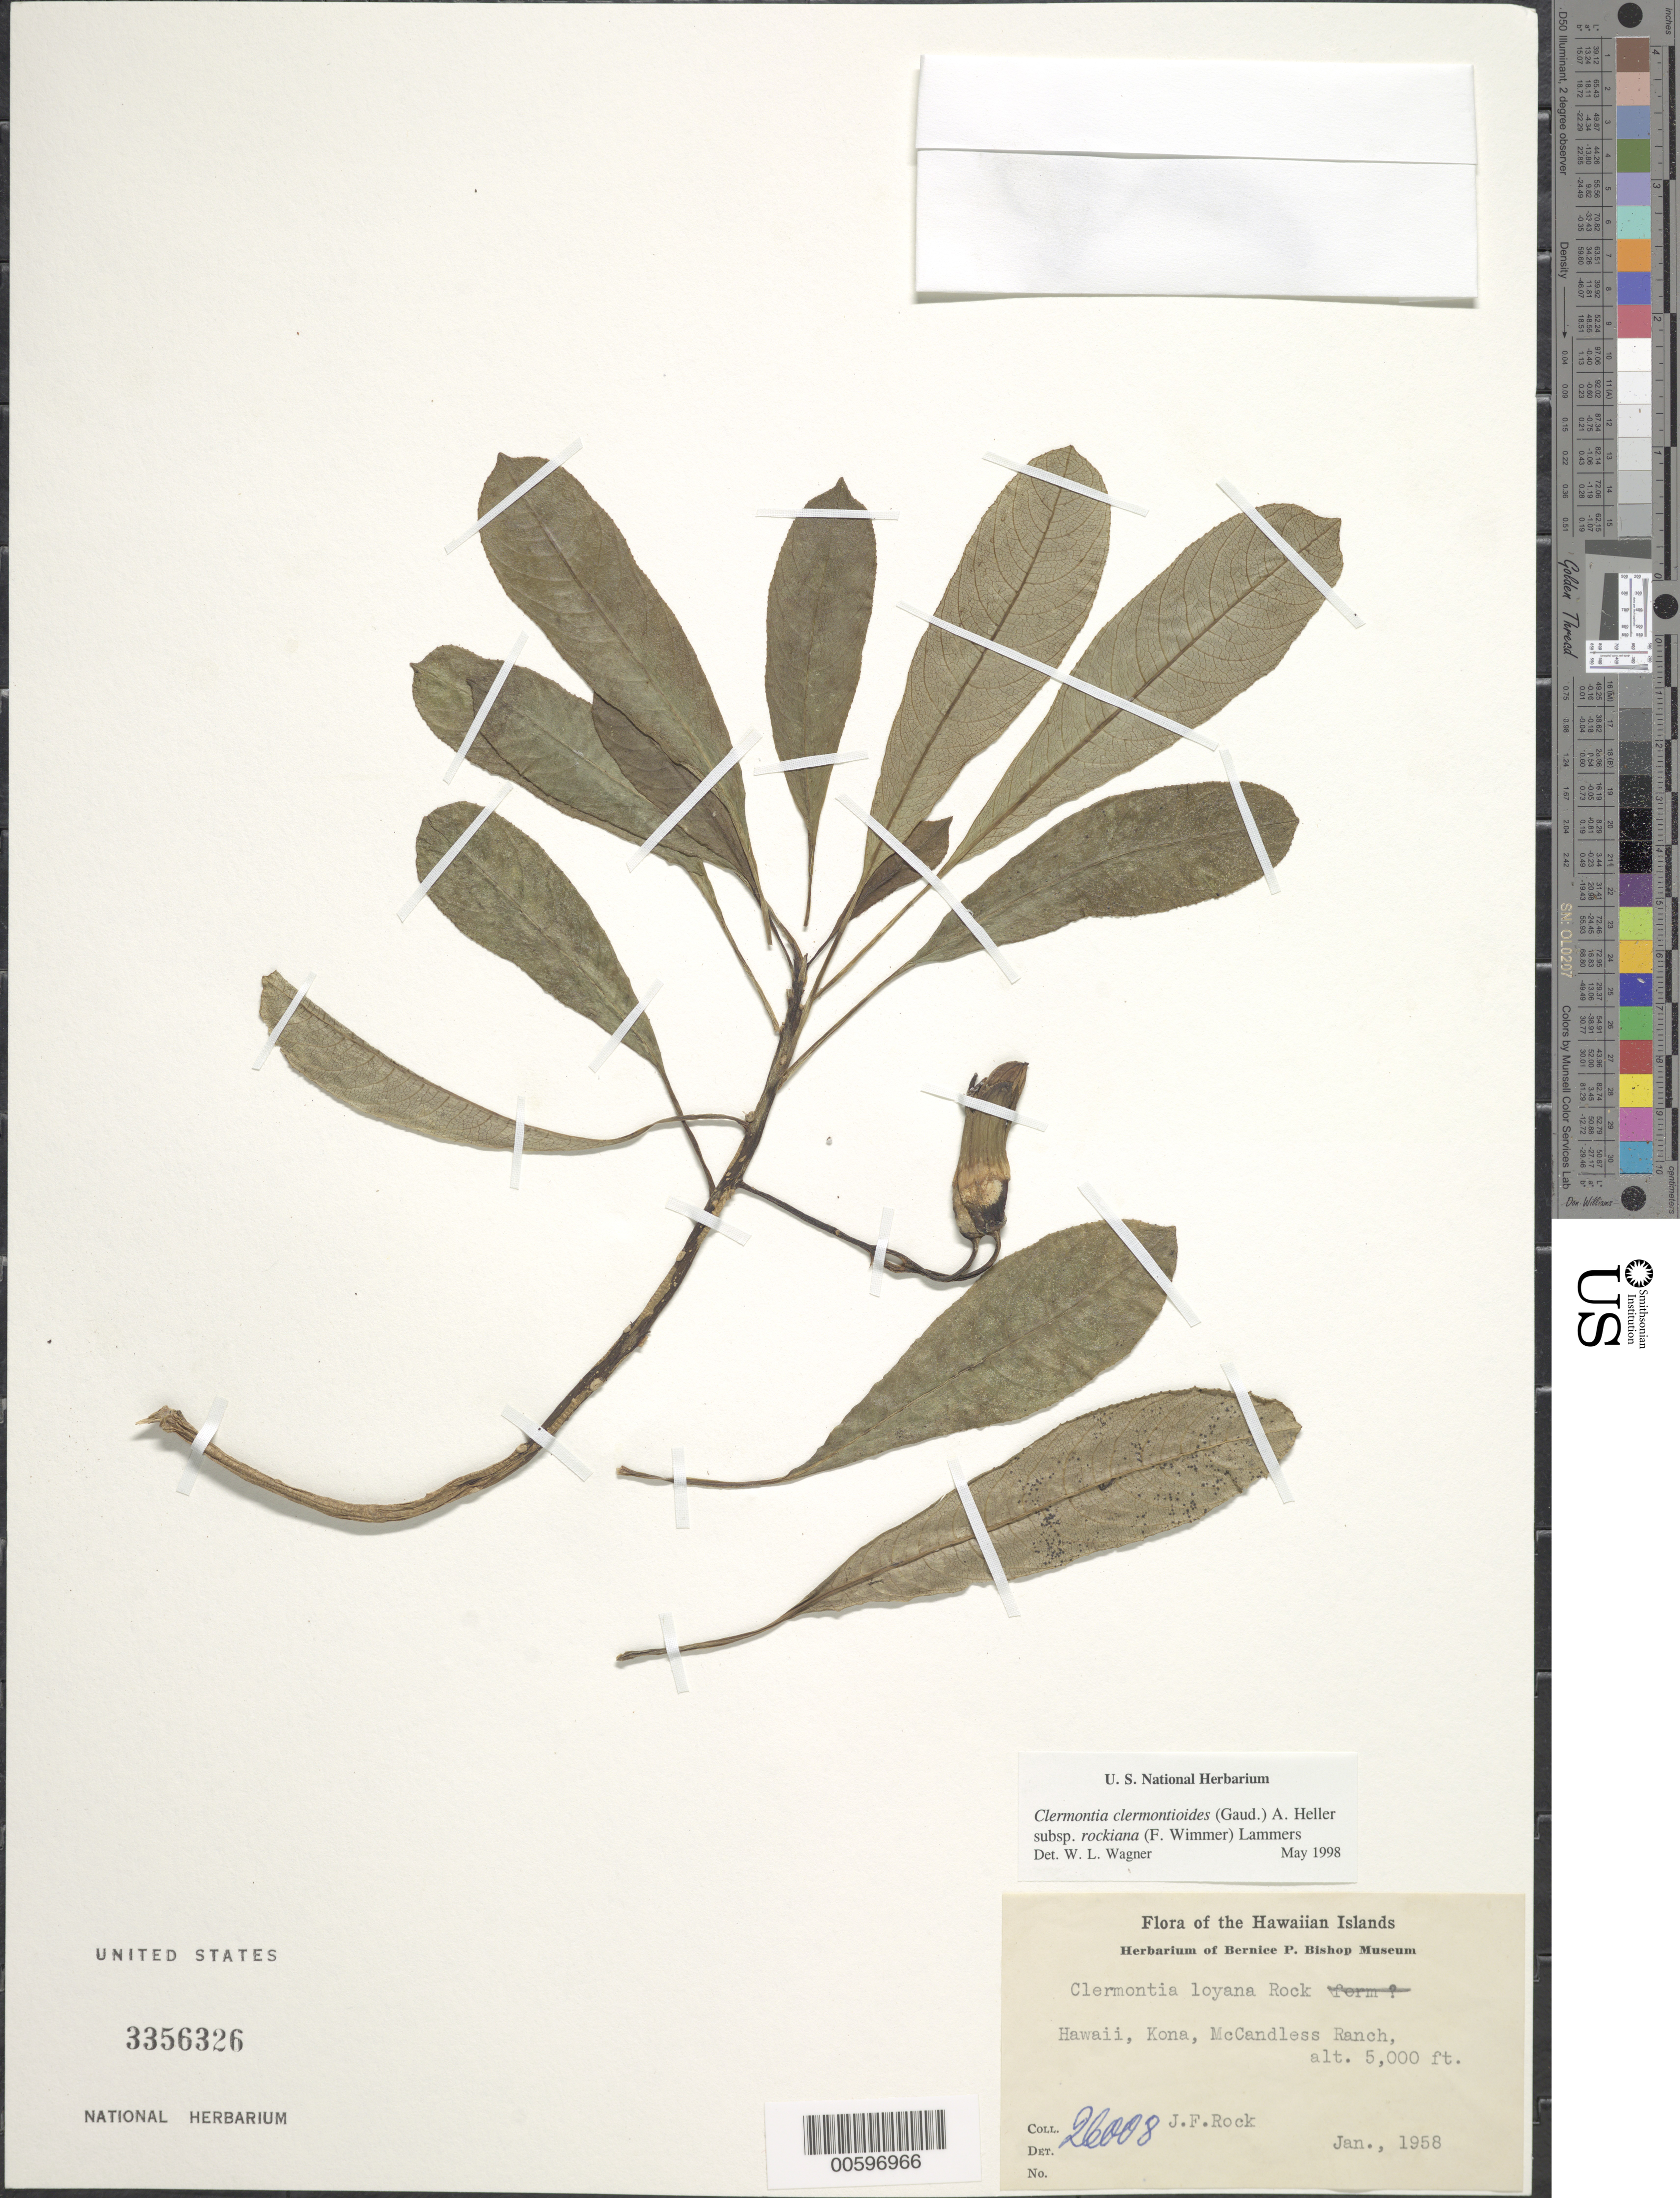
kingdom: Plantae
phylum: Tracheophyta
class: Magnoliopsida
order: Asterales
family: Campanulaceae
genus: Clermontia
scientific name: Clermontia clermontioides subsp. rockiana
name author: (E. Wimm.) Lammers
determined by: Wagner, W. L., (BOT), Smithsonian Institution - National Museum of Natural History (UNITED STATES)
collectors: J. F. Rock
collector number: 26008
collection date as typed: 0 Jan 1958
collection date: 1958-01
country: United States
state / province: Hawaii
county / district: Hawaii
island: Hawaii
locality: Kona, McCandless Ranch.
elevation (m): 1524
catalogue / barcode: US 3356326